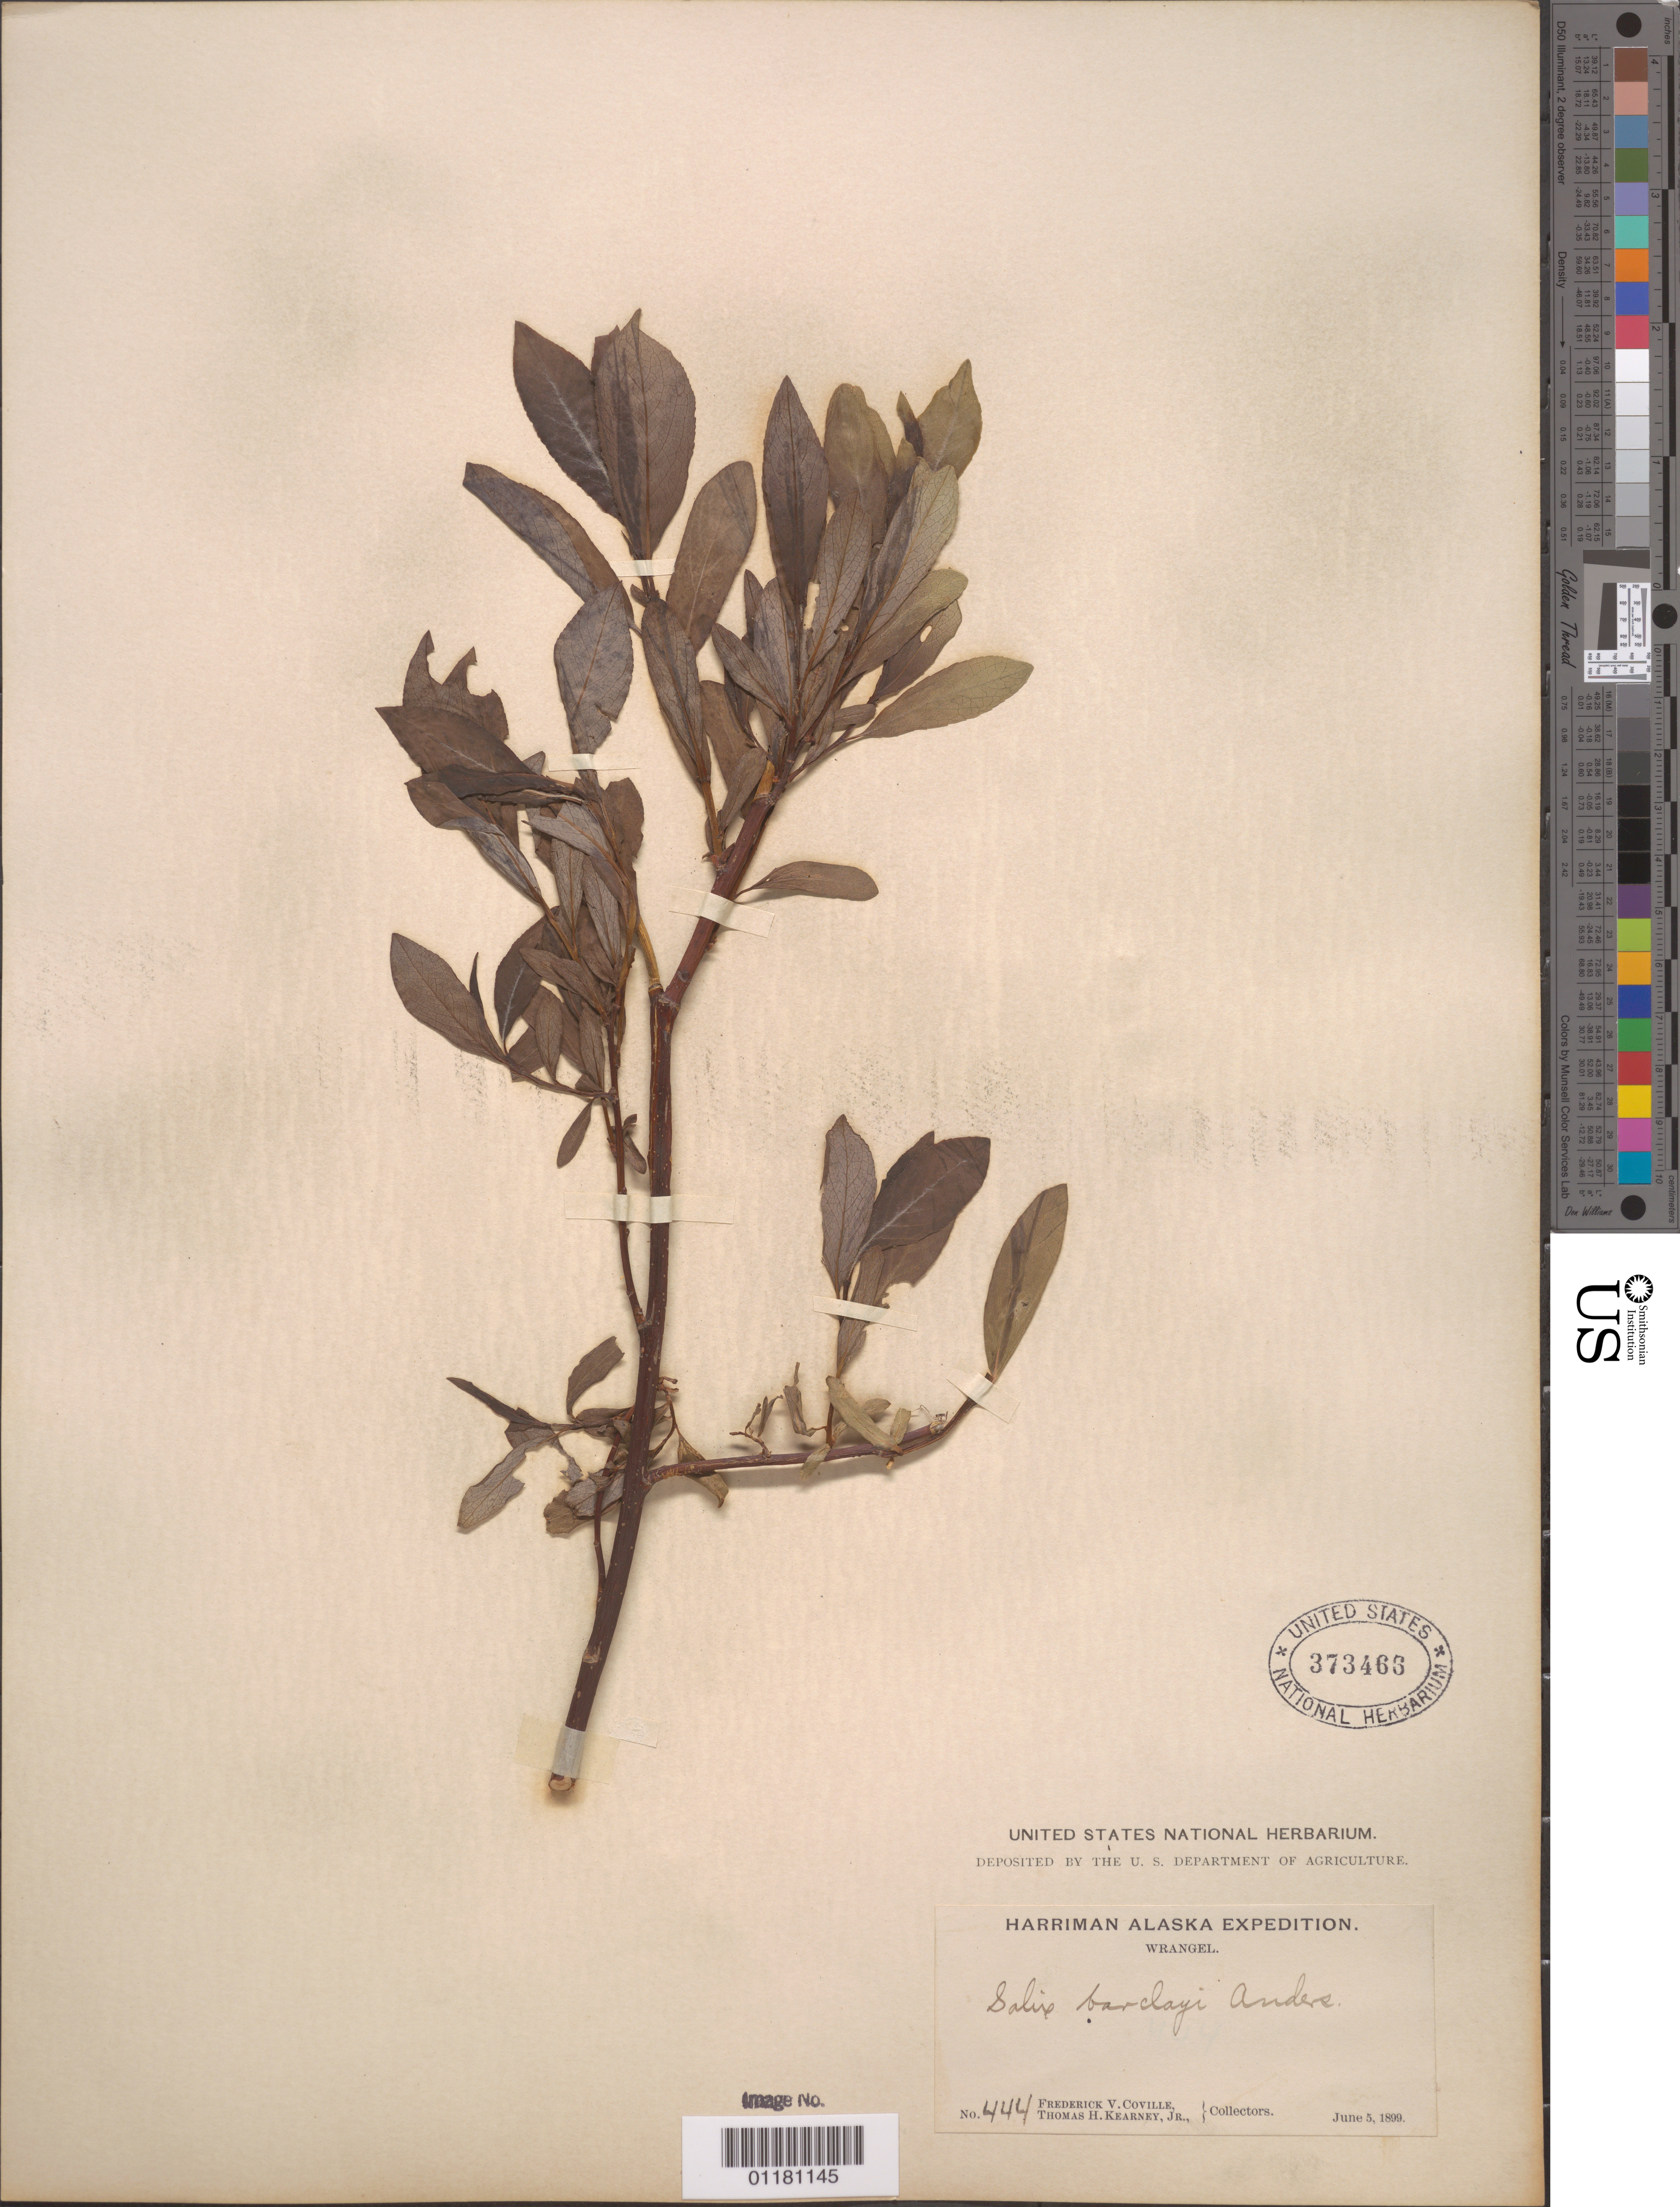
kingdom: Plantae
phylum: Tracheophyta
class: Magnoliopsida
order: Malpighiales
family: Salicaceae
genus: Salix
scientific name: Salix barclayi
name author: Andersson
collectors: F. V. Coville & T. H. Kearney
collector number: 444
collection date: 1899-06-05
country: United States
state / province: Alaska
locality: Wrangell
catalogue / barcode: US 373466